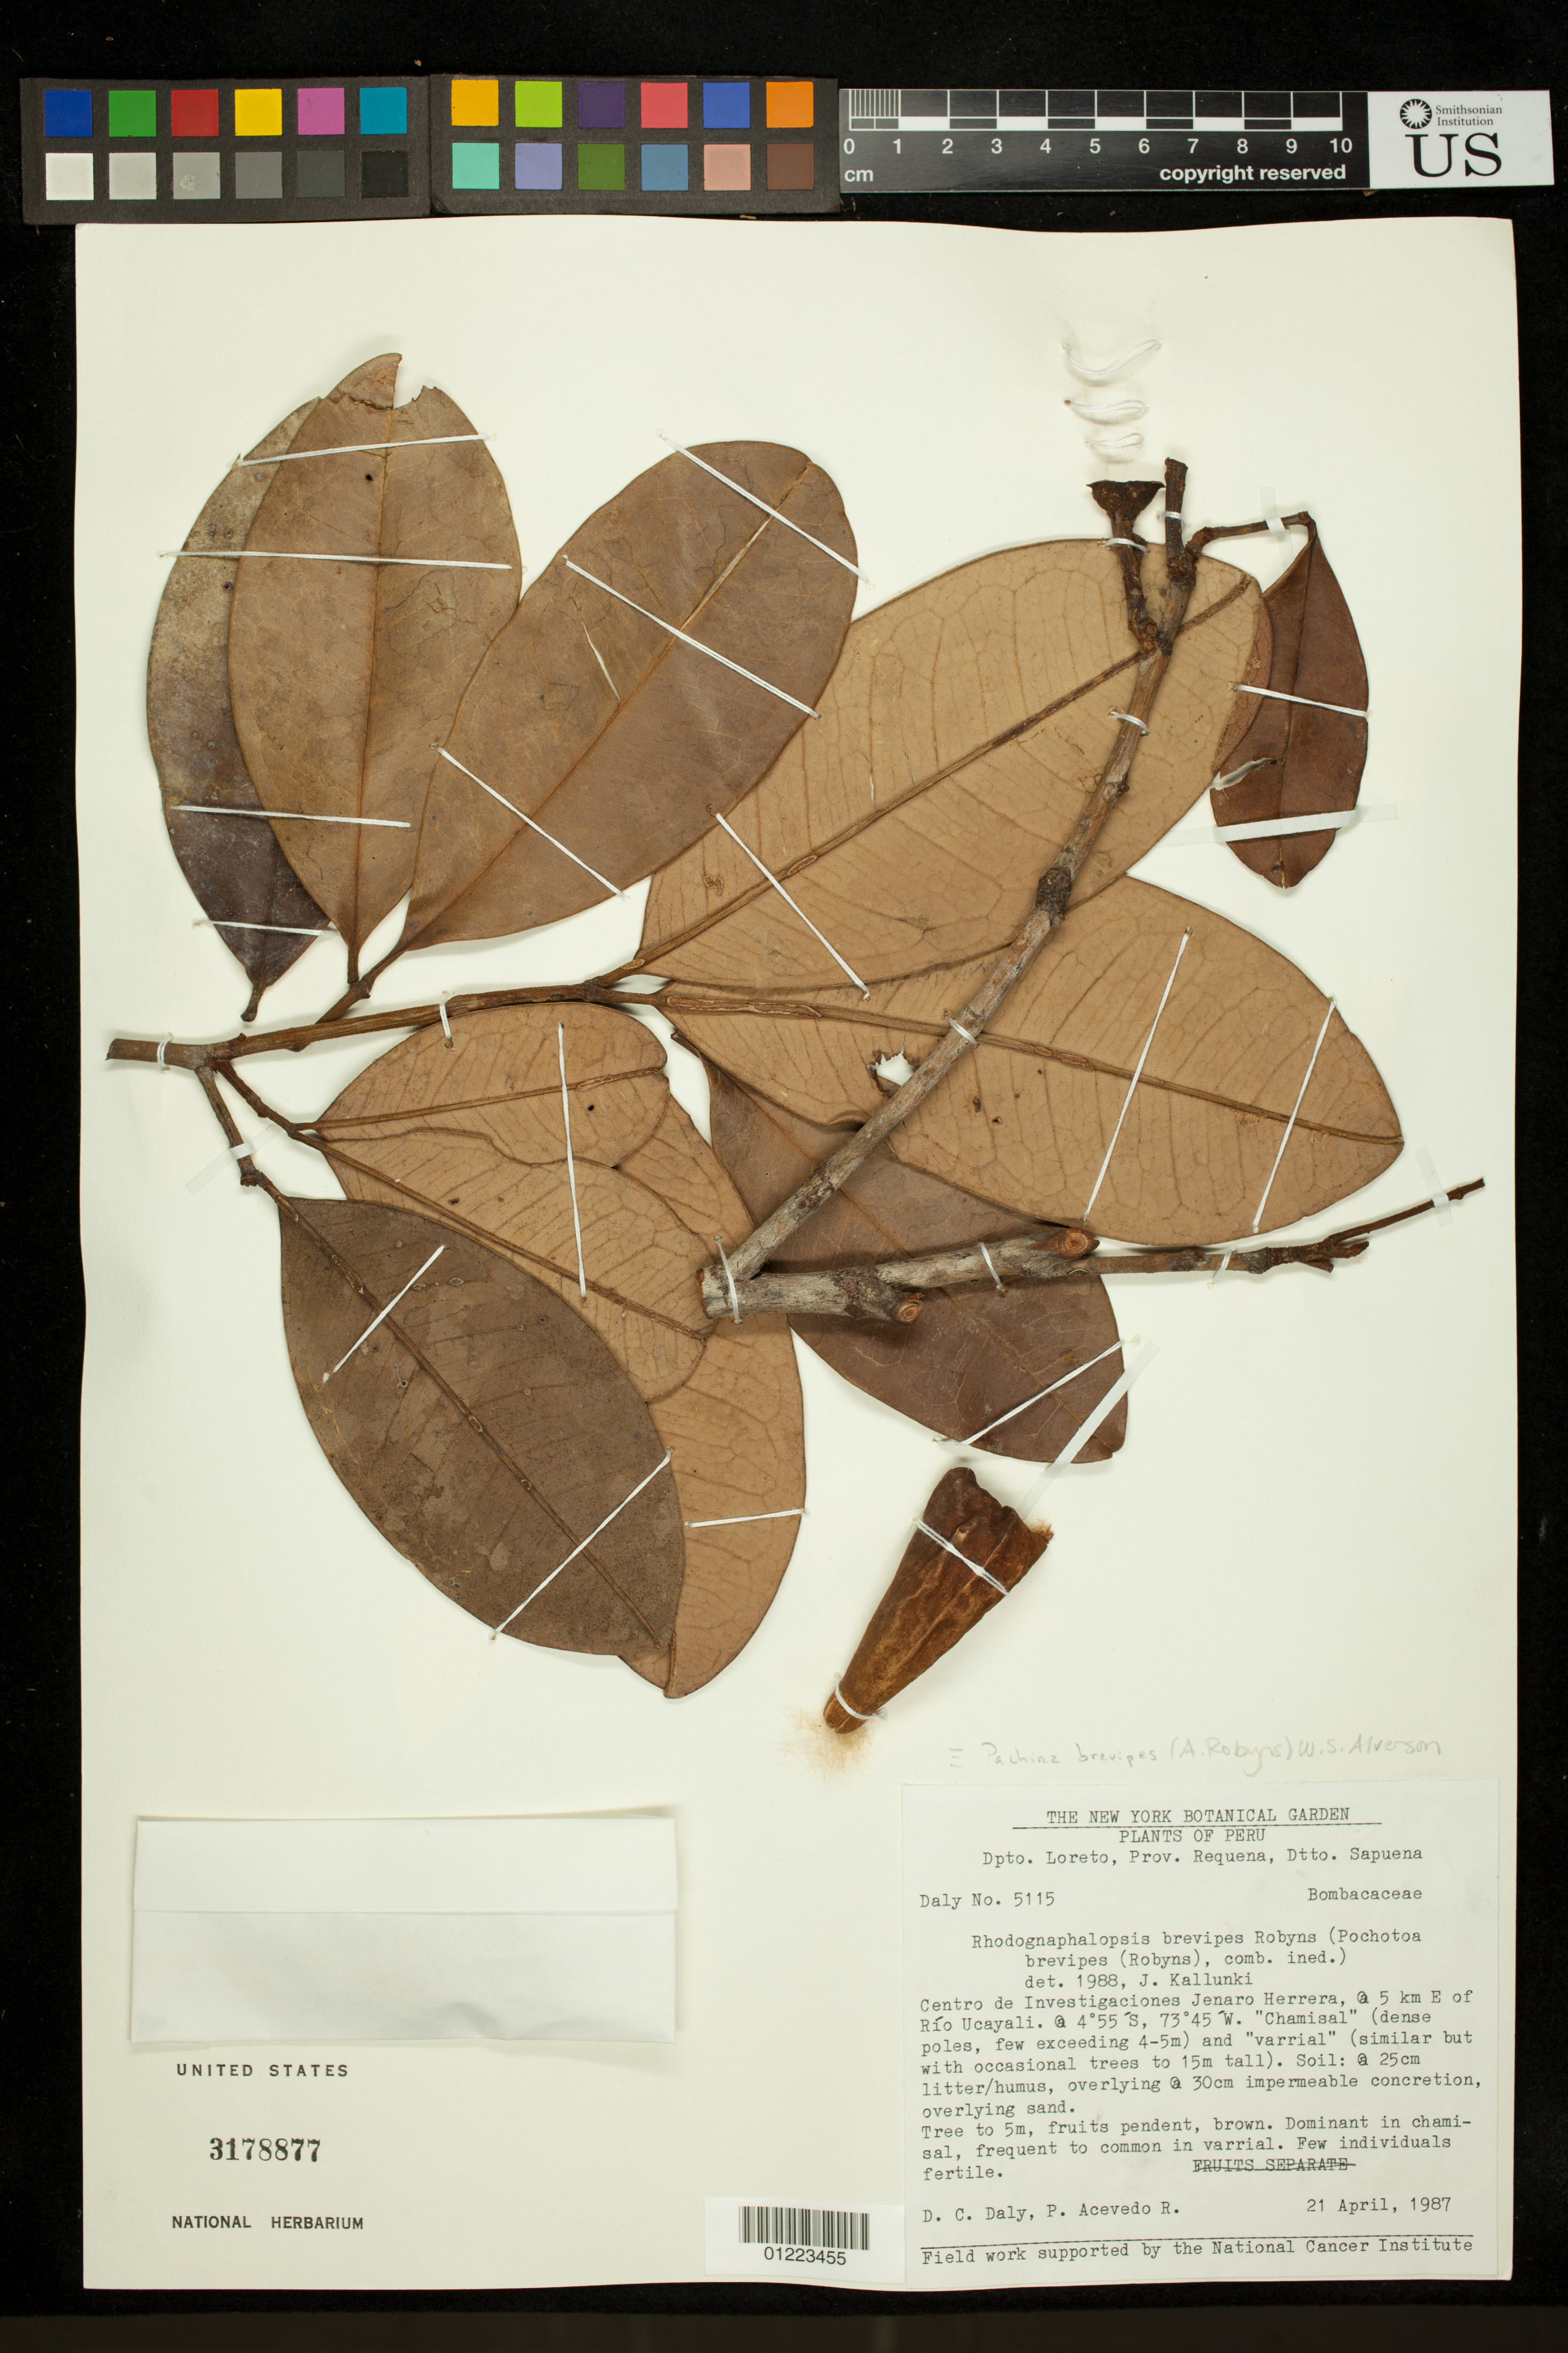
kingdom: Plantae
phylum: Tracheophyta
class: Magnoliopsida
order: Malvales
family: Malvaceae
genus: Pachira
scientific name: Pachira brevipes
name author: (A. Robyns) W.S. Alverson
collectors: D. C. Daly & P. Acevedo-Rodr.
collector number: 5115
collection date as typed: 4/21/1987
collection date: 1987-04-21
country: Peru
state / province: Loreto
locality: Dept. Loreto, Prov. Requena, Dtto. Sapuena. Centro de Investigaciones Jenaro Herrera, 5 km E of Rio Ucayali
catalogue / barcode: US 3178877